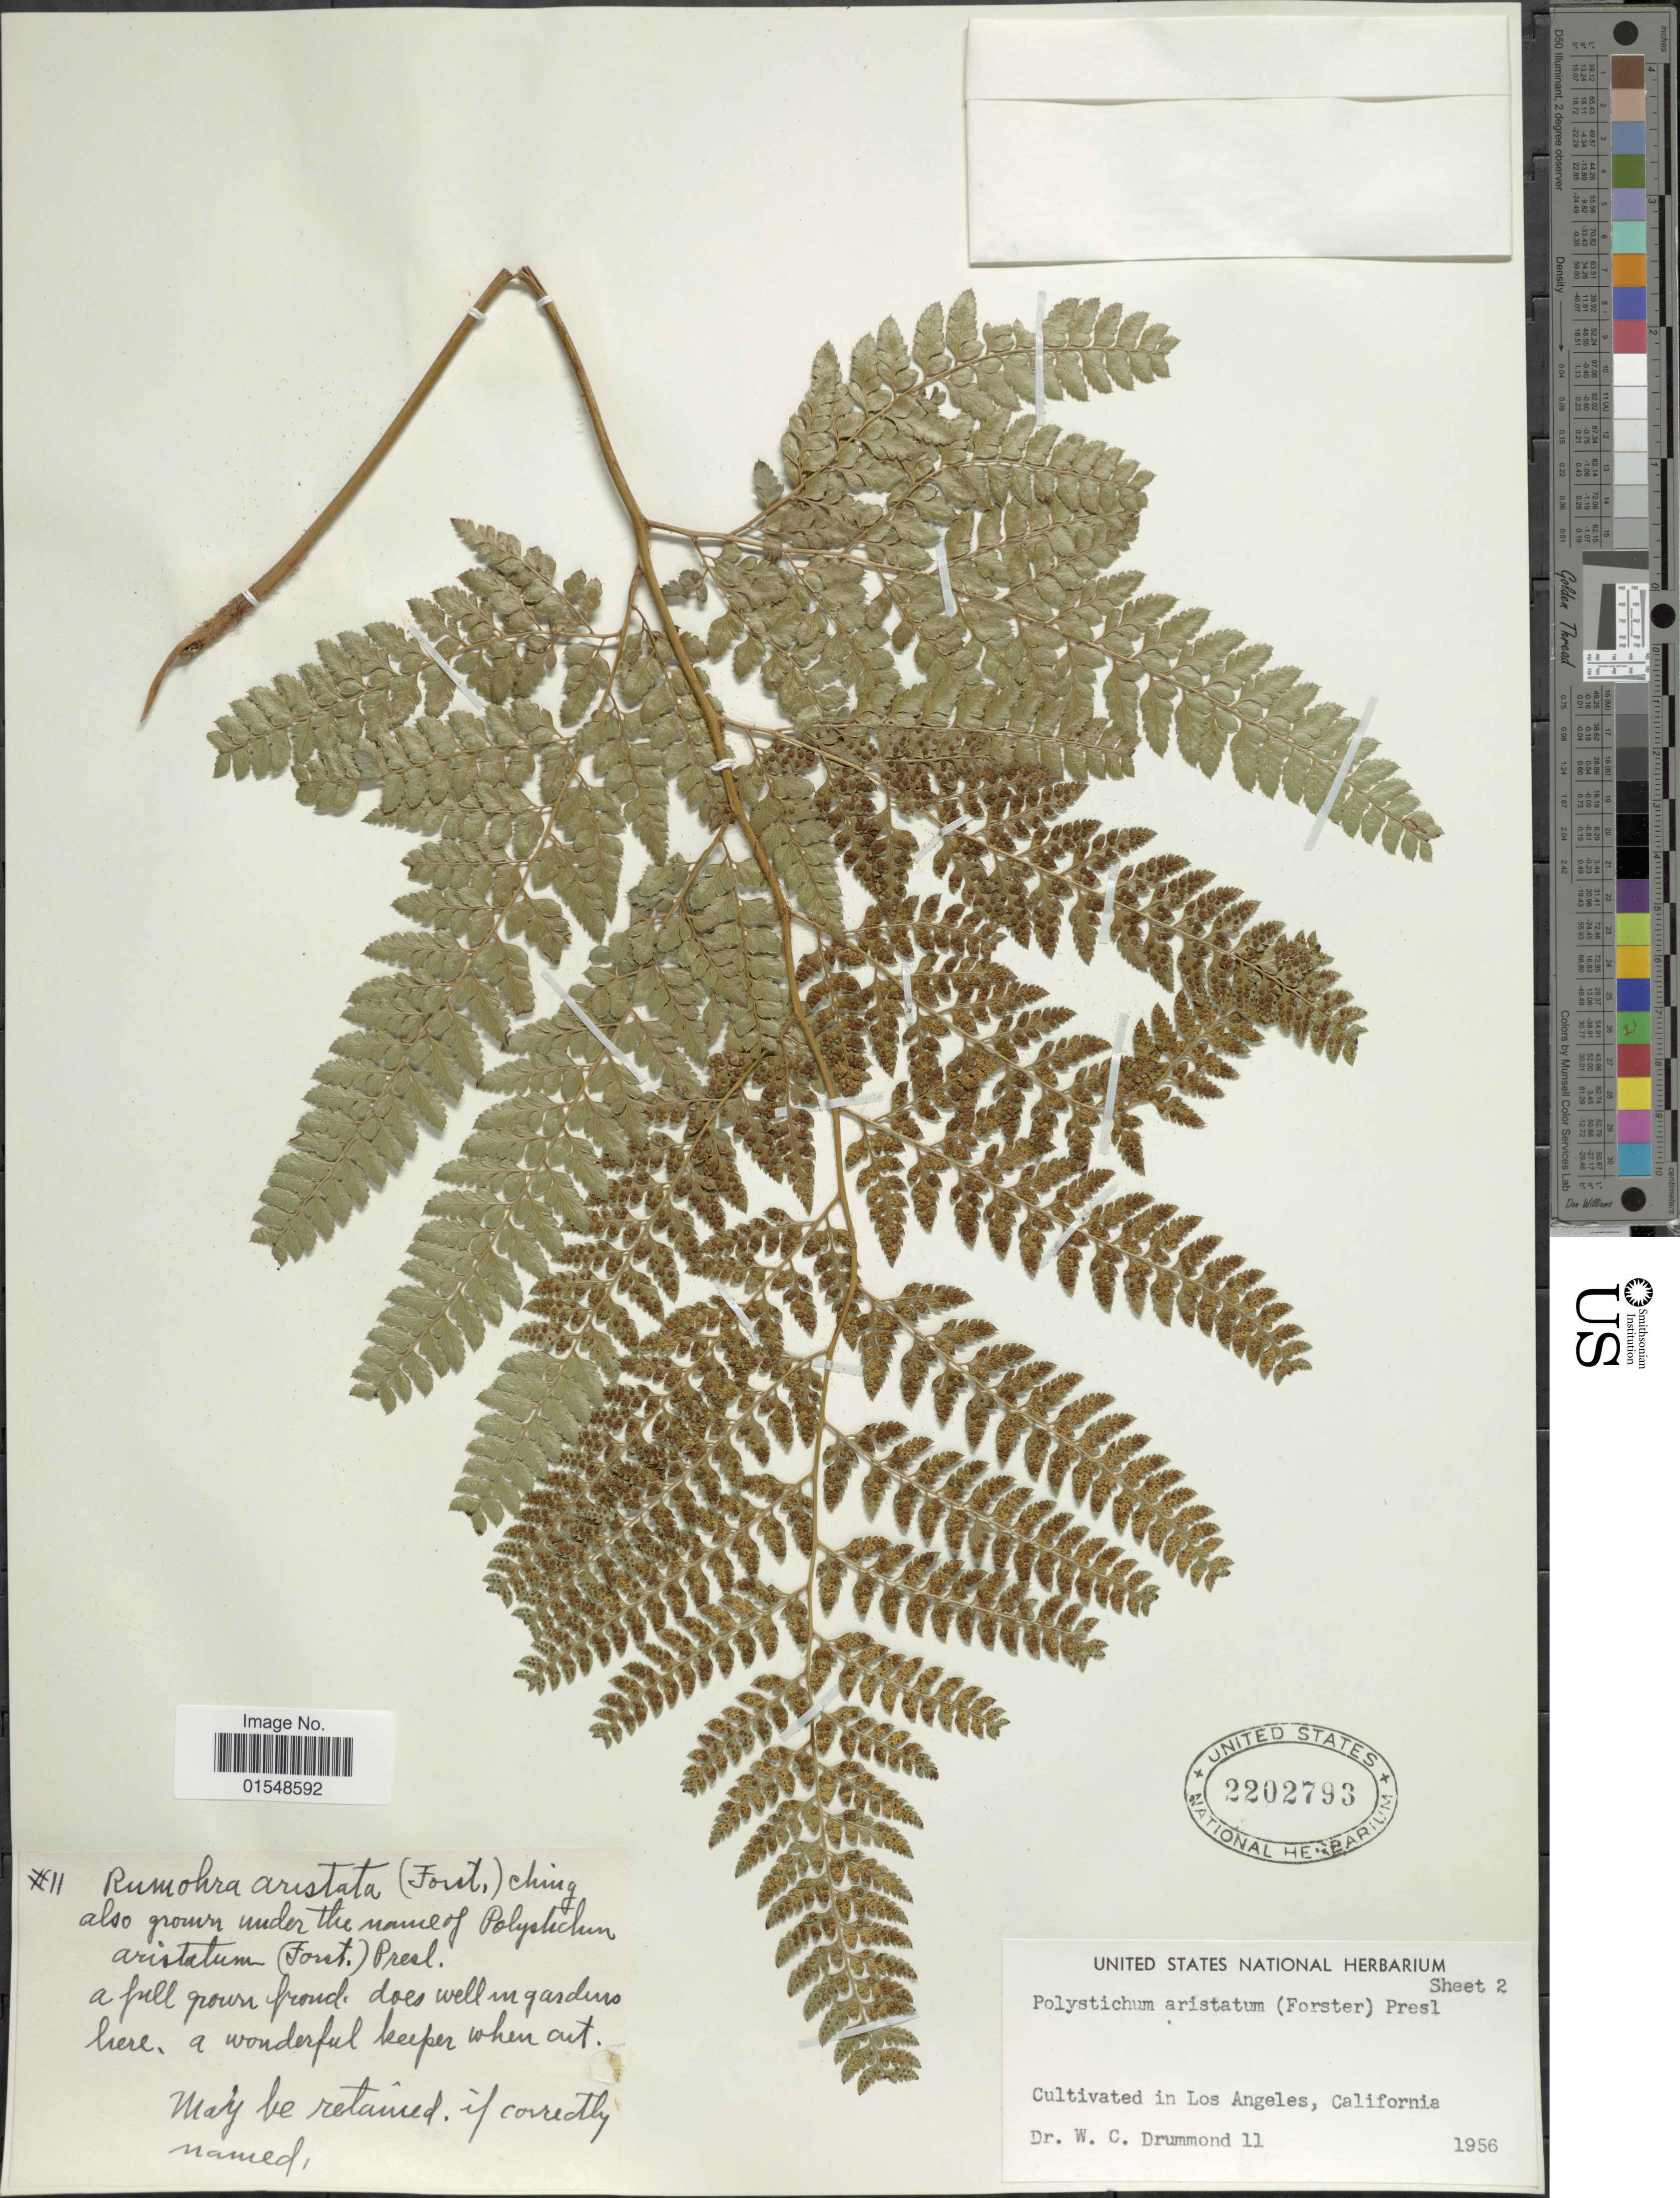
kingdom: Plantae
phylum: Tracheophyta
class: Polypodiopsida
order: Polypodiales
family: Dryopteridaceae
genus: Arachniodes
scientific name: Arachniodes aristata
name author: (G. Forst.) Tindale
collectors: W. Drummond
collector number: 11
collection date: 1956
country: United States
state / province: California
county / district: Los Angeles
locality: Los Angeles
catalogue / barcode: US 2202793